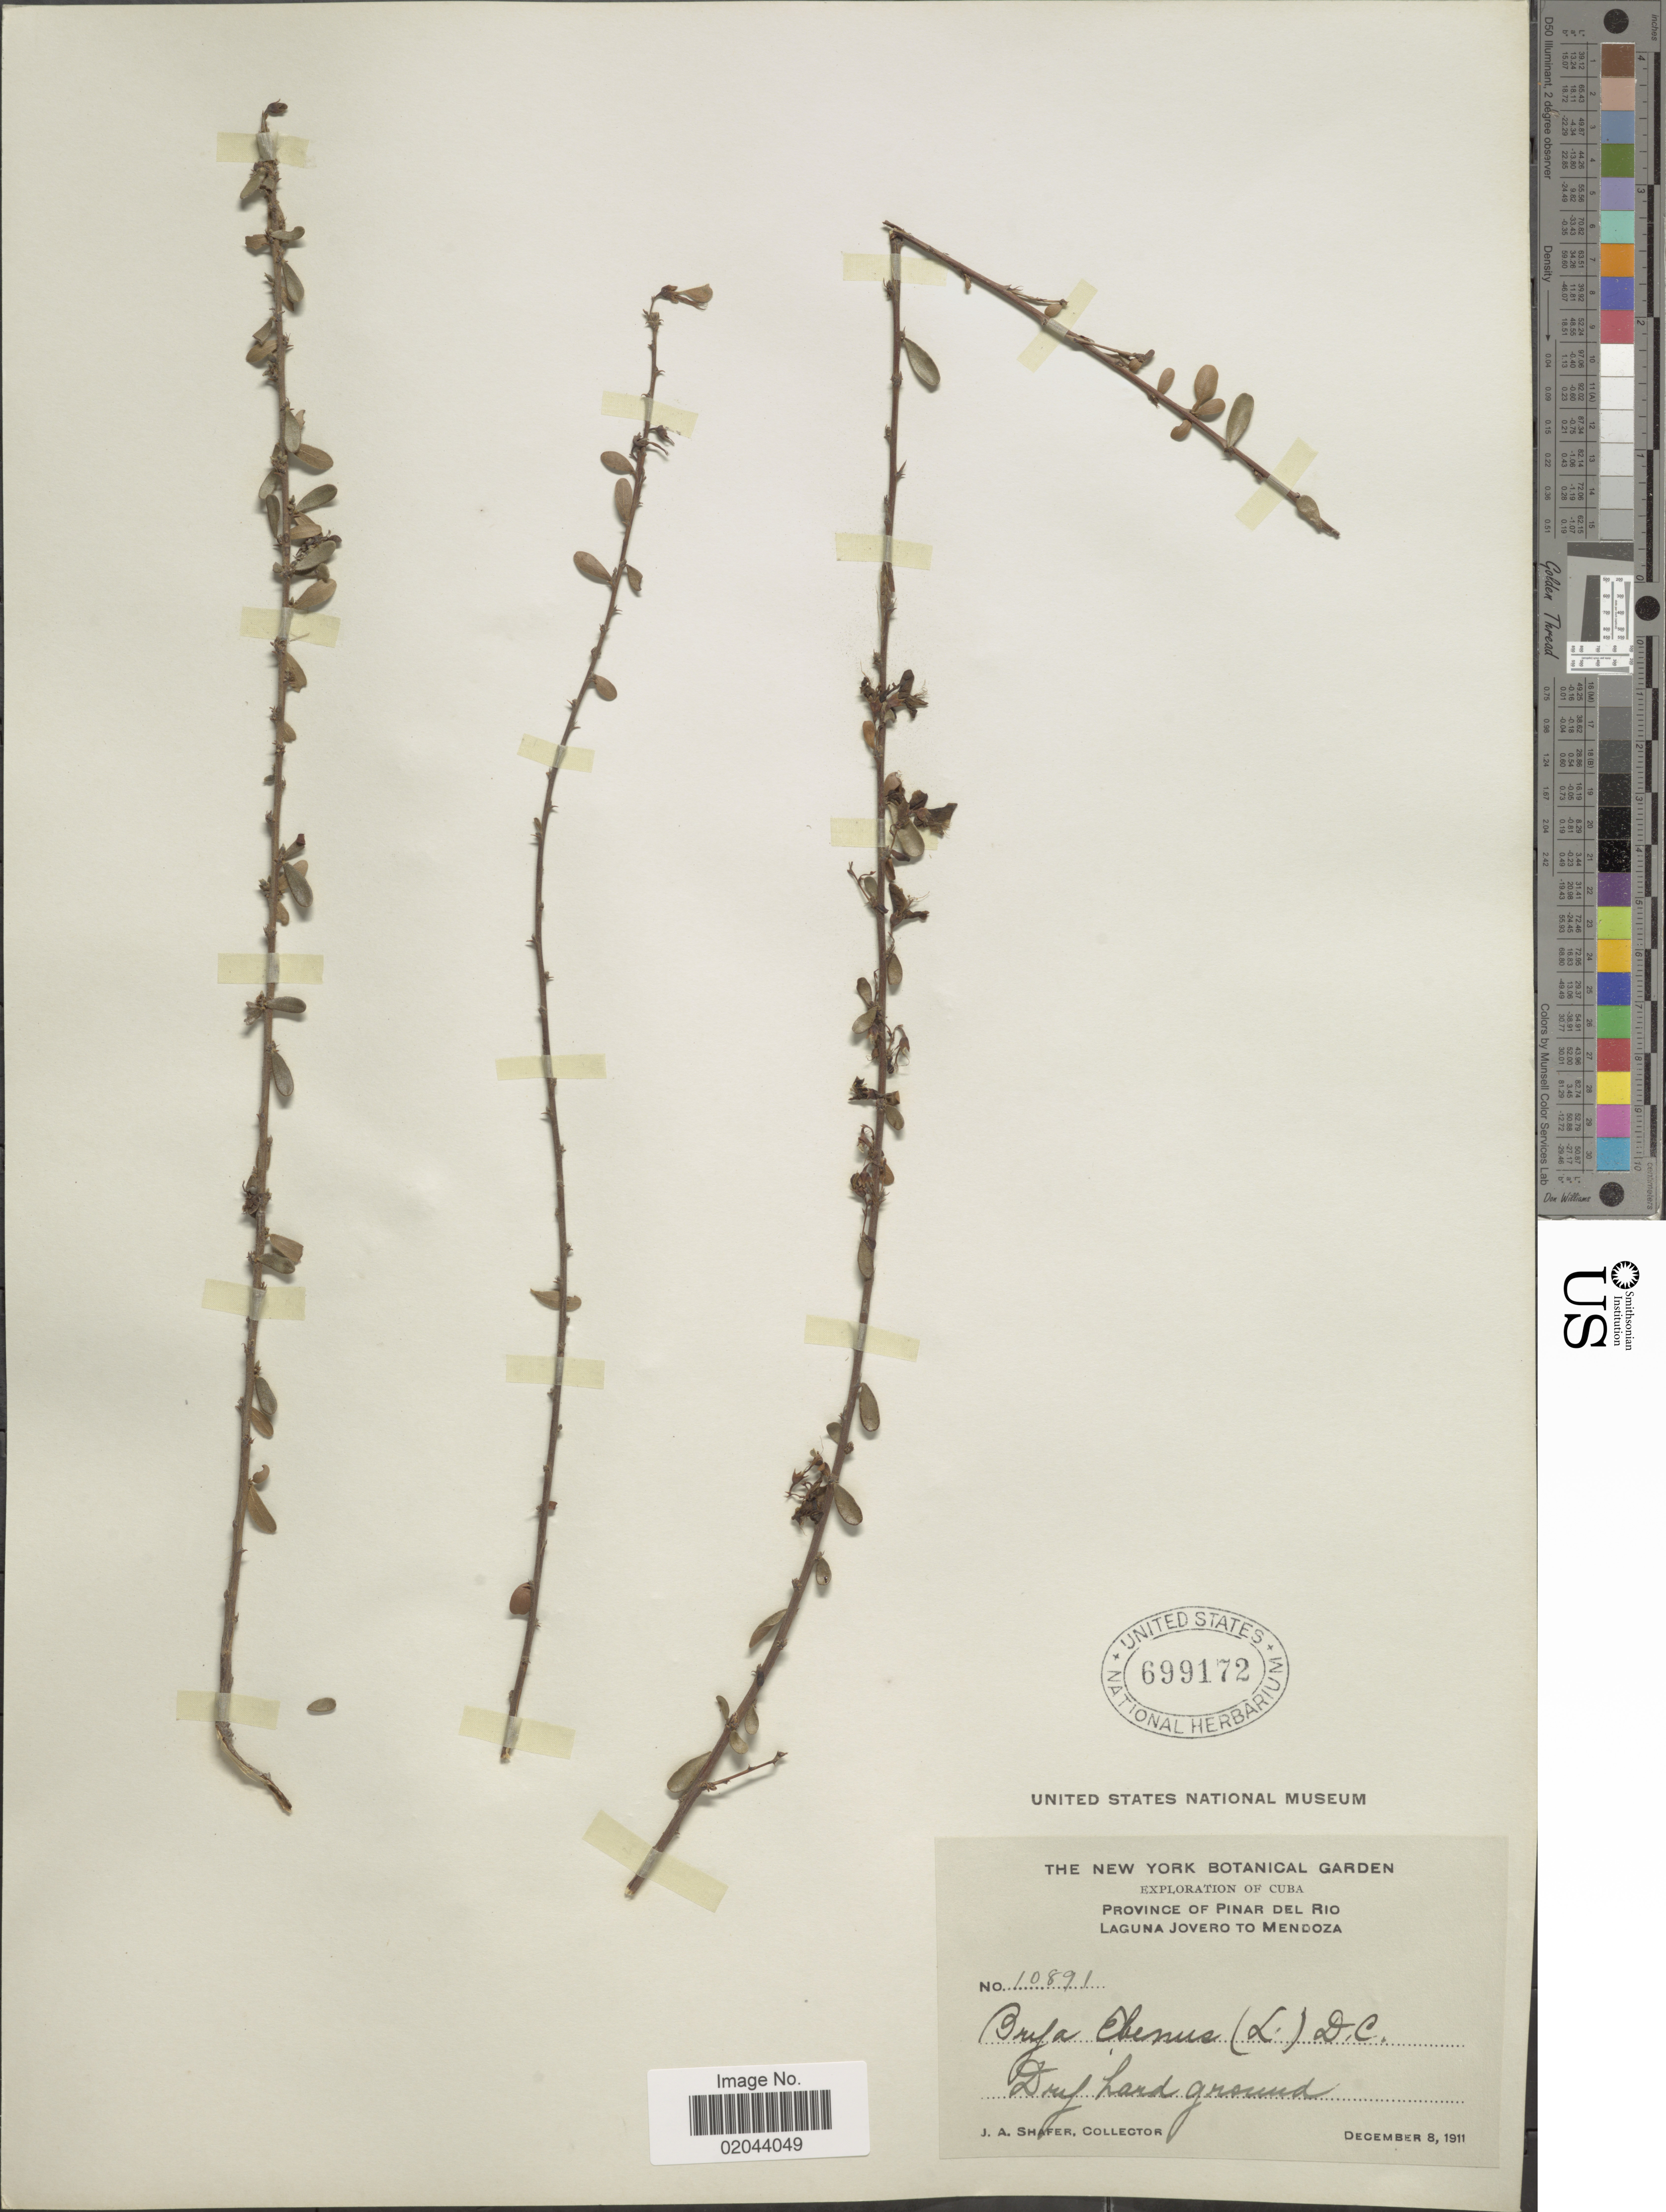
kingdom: Plantae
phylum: Tracheophyta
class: Magnoliopsida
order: Fabales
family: Fabaceae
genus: Brya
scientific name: Brya ebenus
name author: (L.) DC.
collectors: J. A. Shafer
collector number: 10891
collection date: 1911-12-08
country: Cuba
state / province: Pinar del Río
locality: Laguna Jovero To Mendoza, Drif hard ground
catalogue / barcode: US 699172